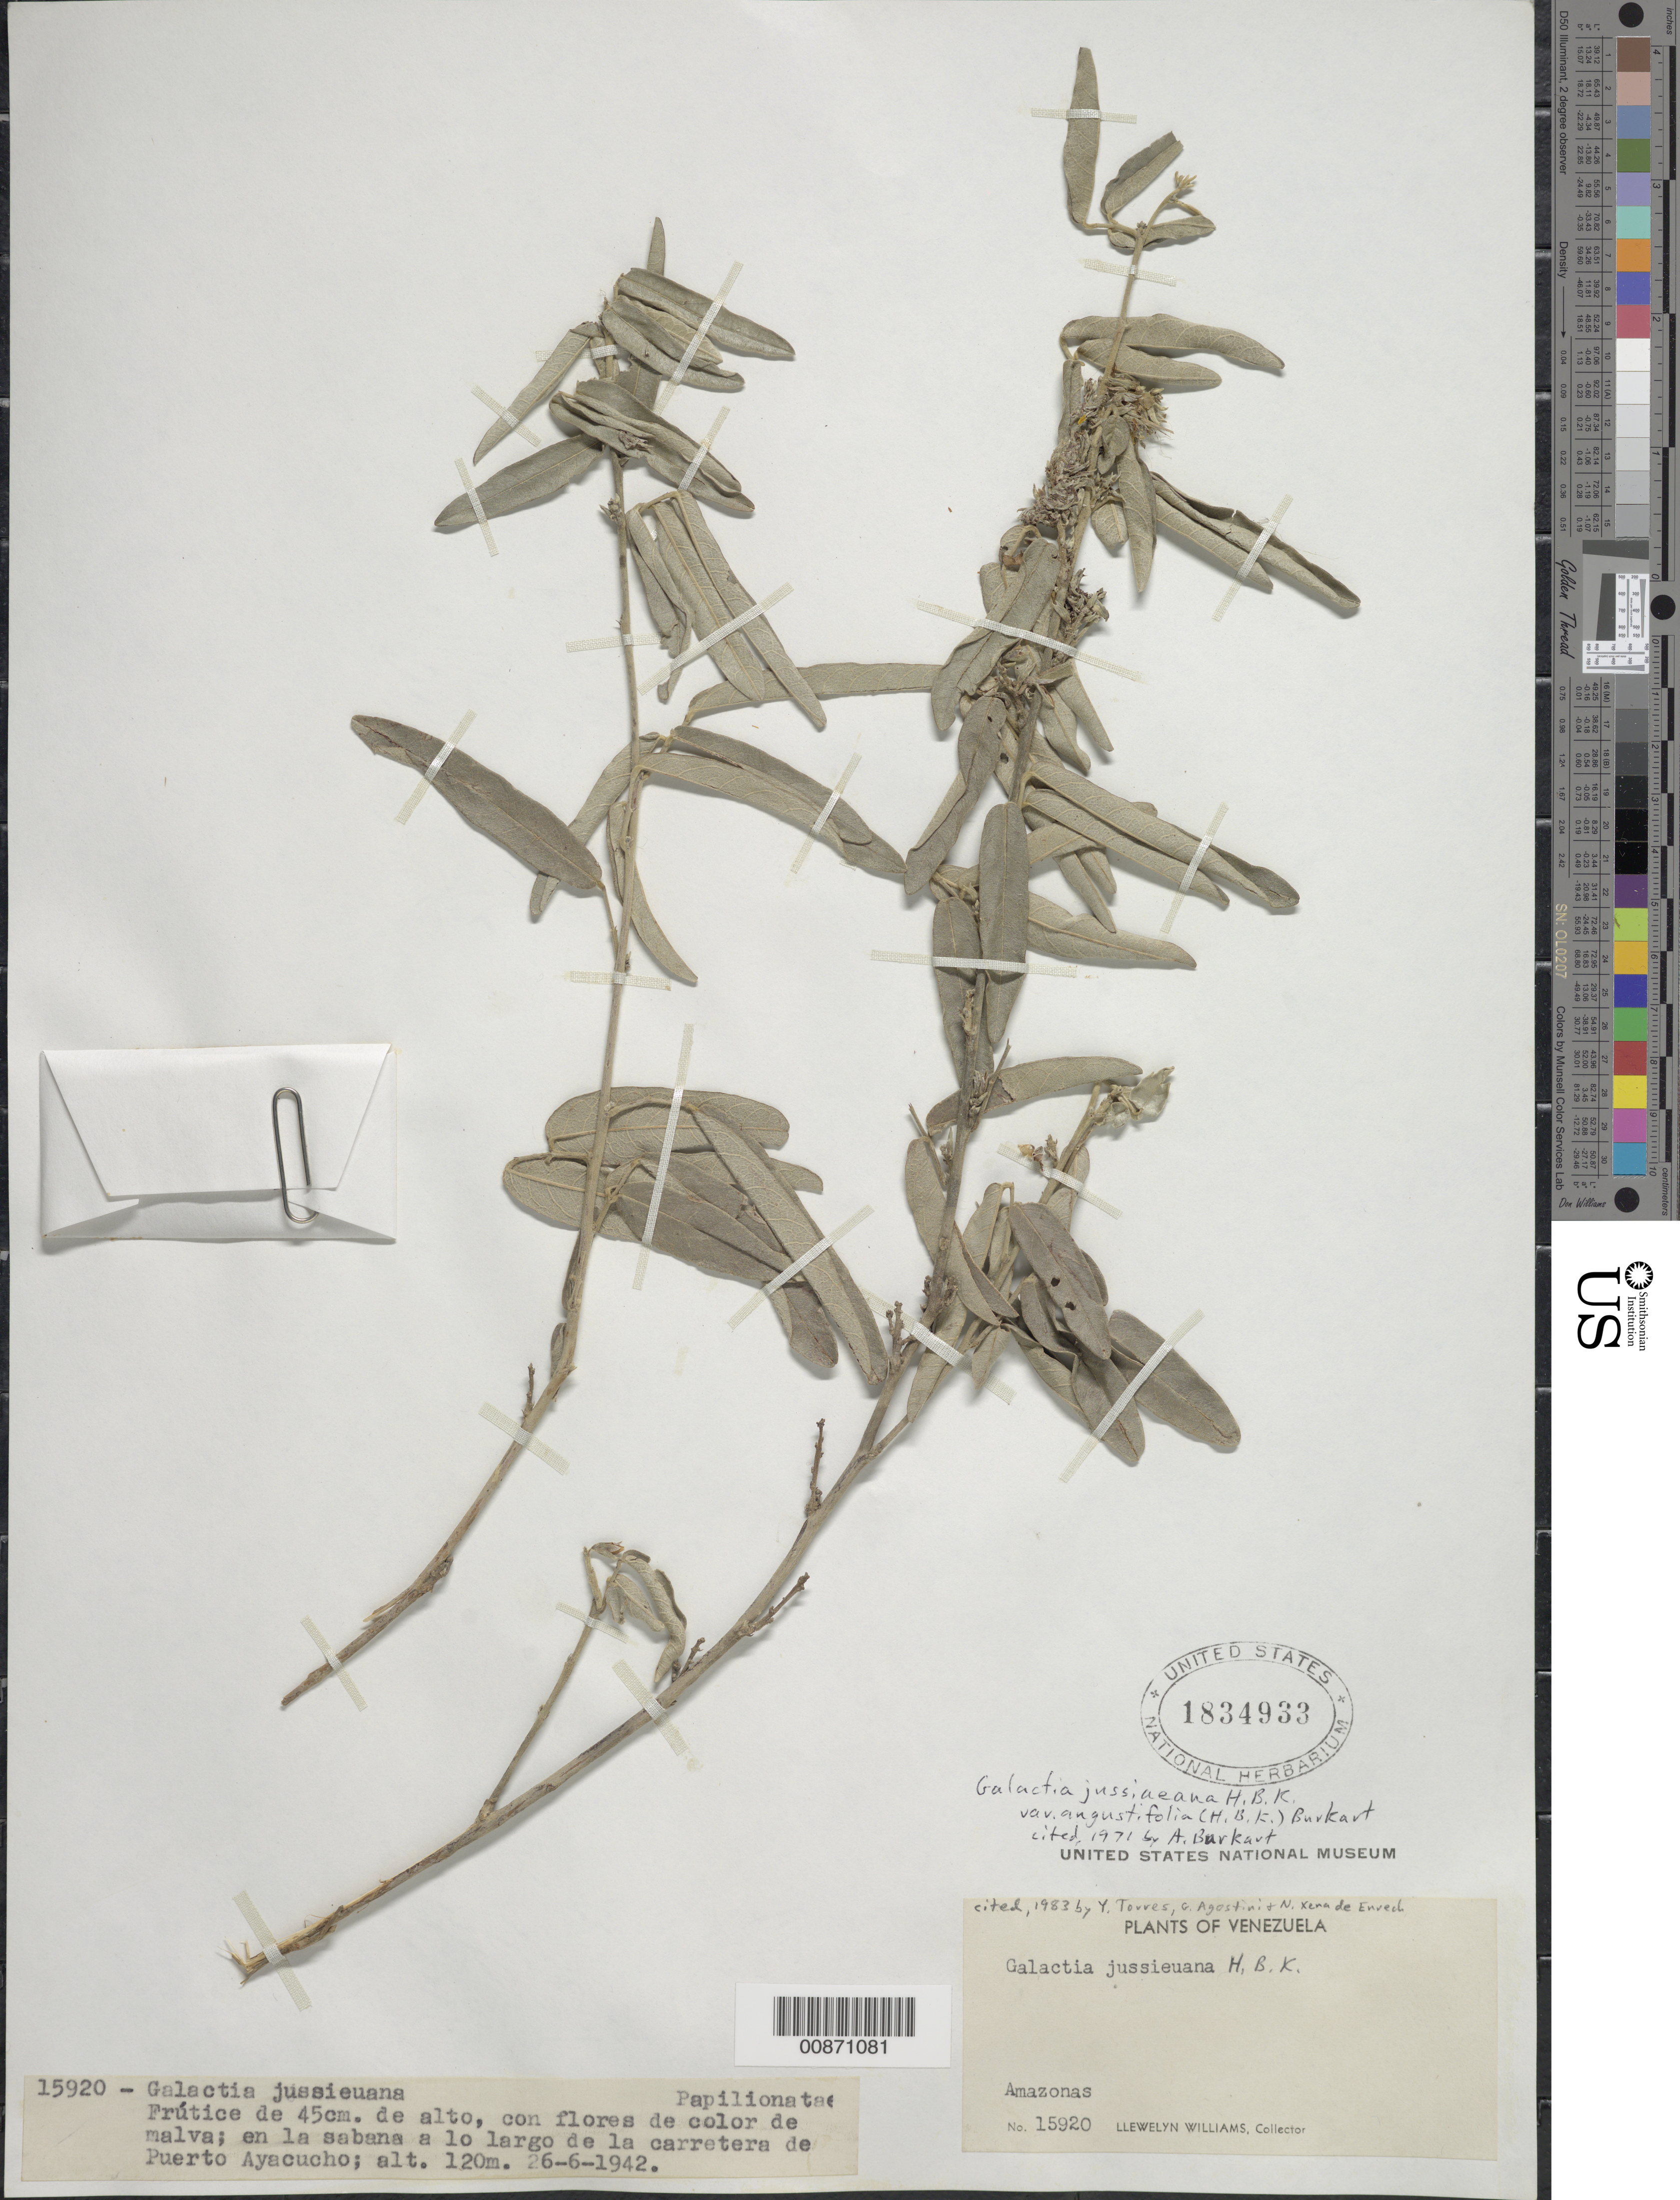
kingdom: Plantae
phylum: Tracheophyta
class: Magnoliopsida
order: Fabales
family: Fabaceae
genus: Galactia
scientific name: Galactia jussiaeana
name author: Kunth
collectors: Ll. Williams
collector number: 15920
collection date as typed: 26-Jun-42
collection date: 1942-06-26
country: Venezuela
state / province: Amazonas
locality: Puerto Ayacucho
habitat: Sabana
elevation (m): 120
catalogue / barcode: US 1834933